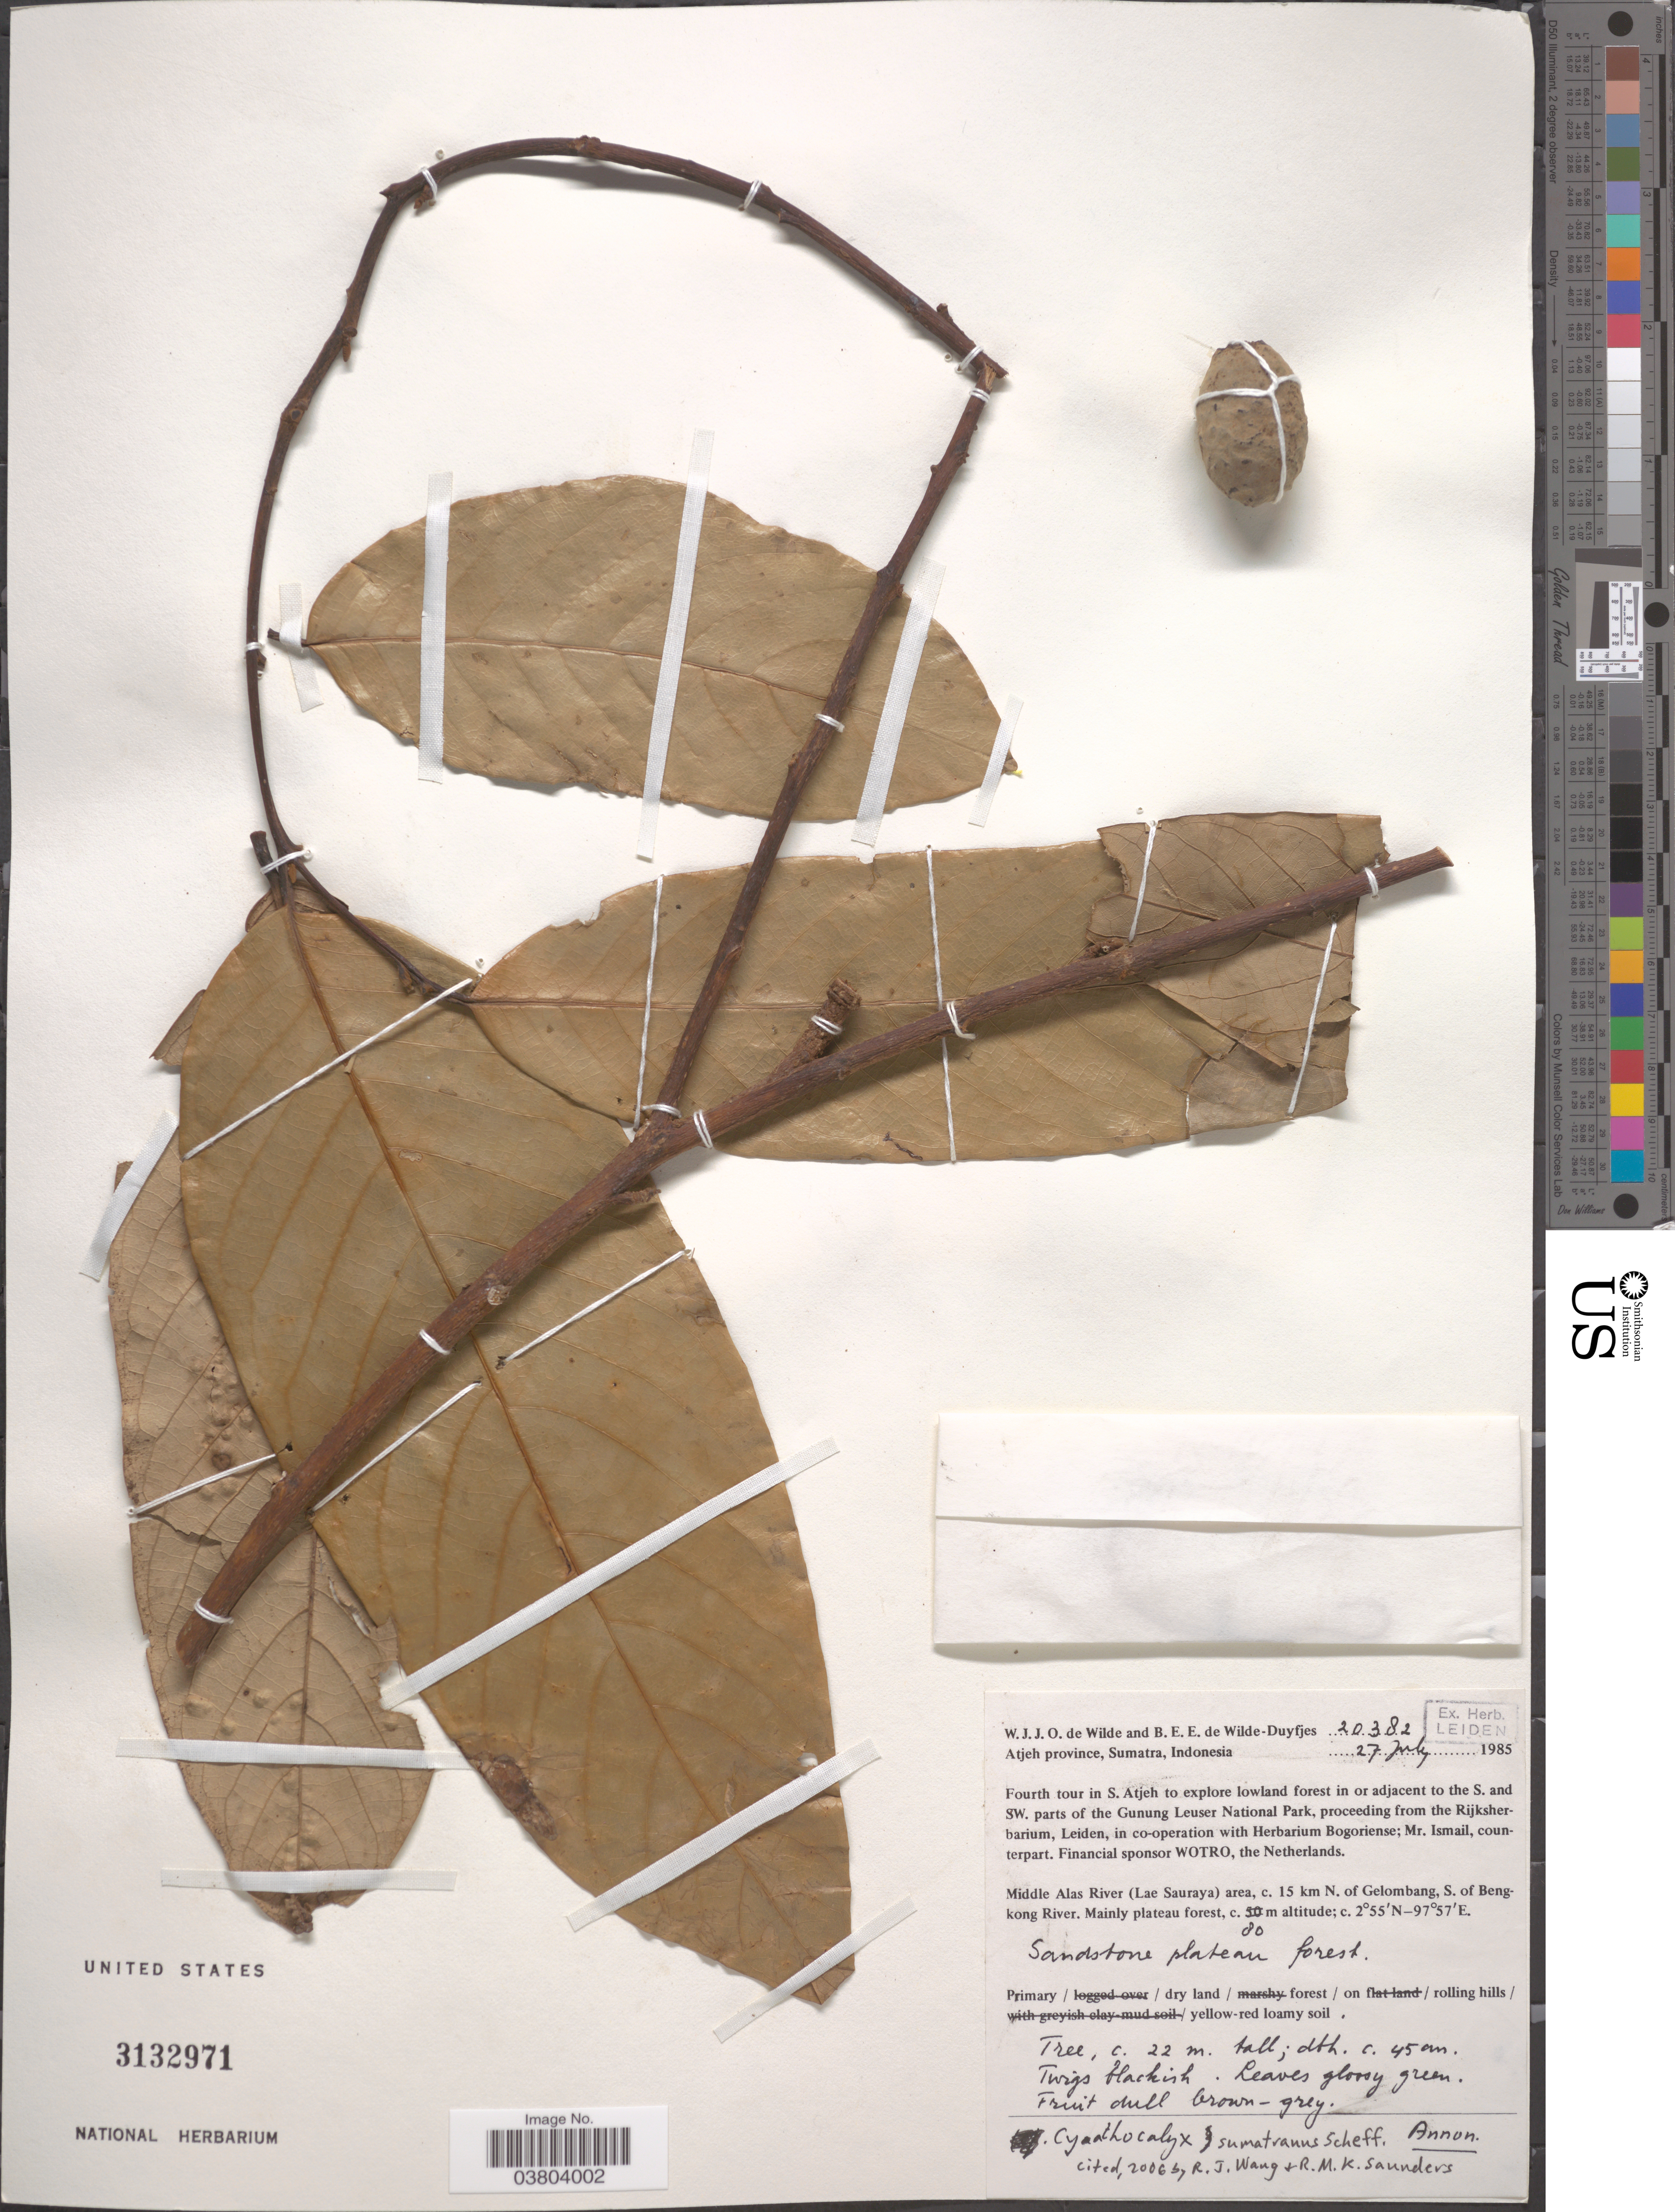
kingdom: Plantae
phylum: Tracheophyta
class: Magnoliopsida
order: Magnoliales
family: Annonaceae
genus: Cyathocalyx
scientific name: Cyathocalyx sumatranus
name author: Scheff.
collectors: W. J. de Wilde & B. E. de Wilde-Duyfjes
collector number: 20382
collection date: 1985-07-27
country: Indonesia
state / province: Sumatra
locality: Atjeh province. Fourth tour in S. Atjeh to explore lowland forest in or adjacent to the S. and SW. parts of the Gunung Leuser National Park. Middle Alas River (Lae Sauraya) area, c. 15 km N. of Gelombang, S. of Bengkong River. Mainly plateau forest.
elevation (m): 80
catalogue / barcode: US 3132971